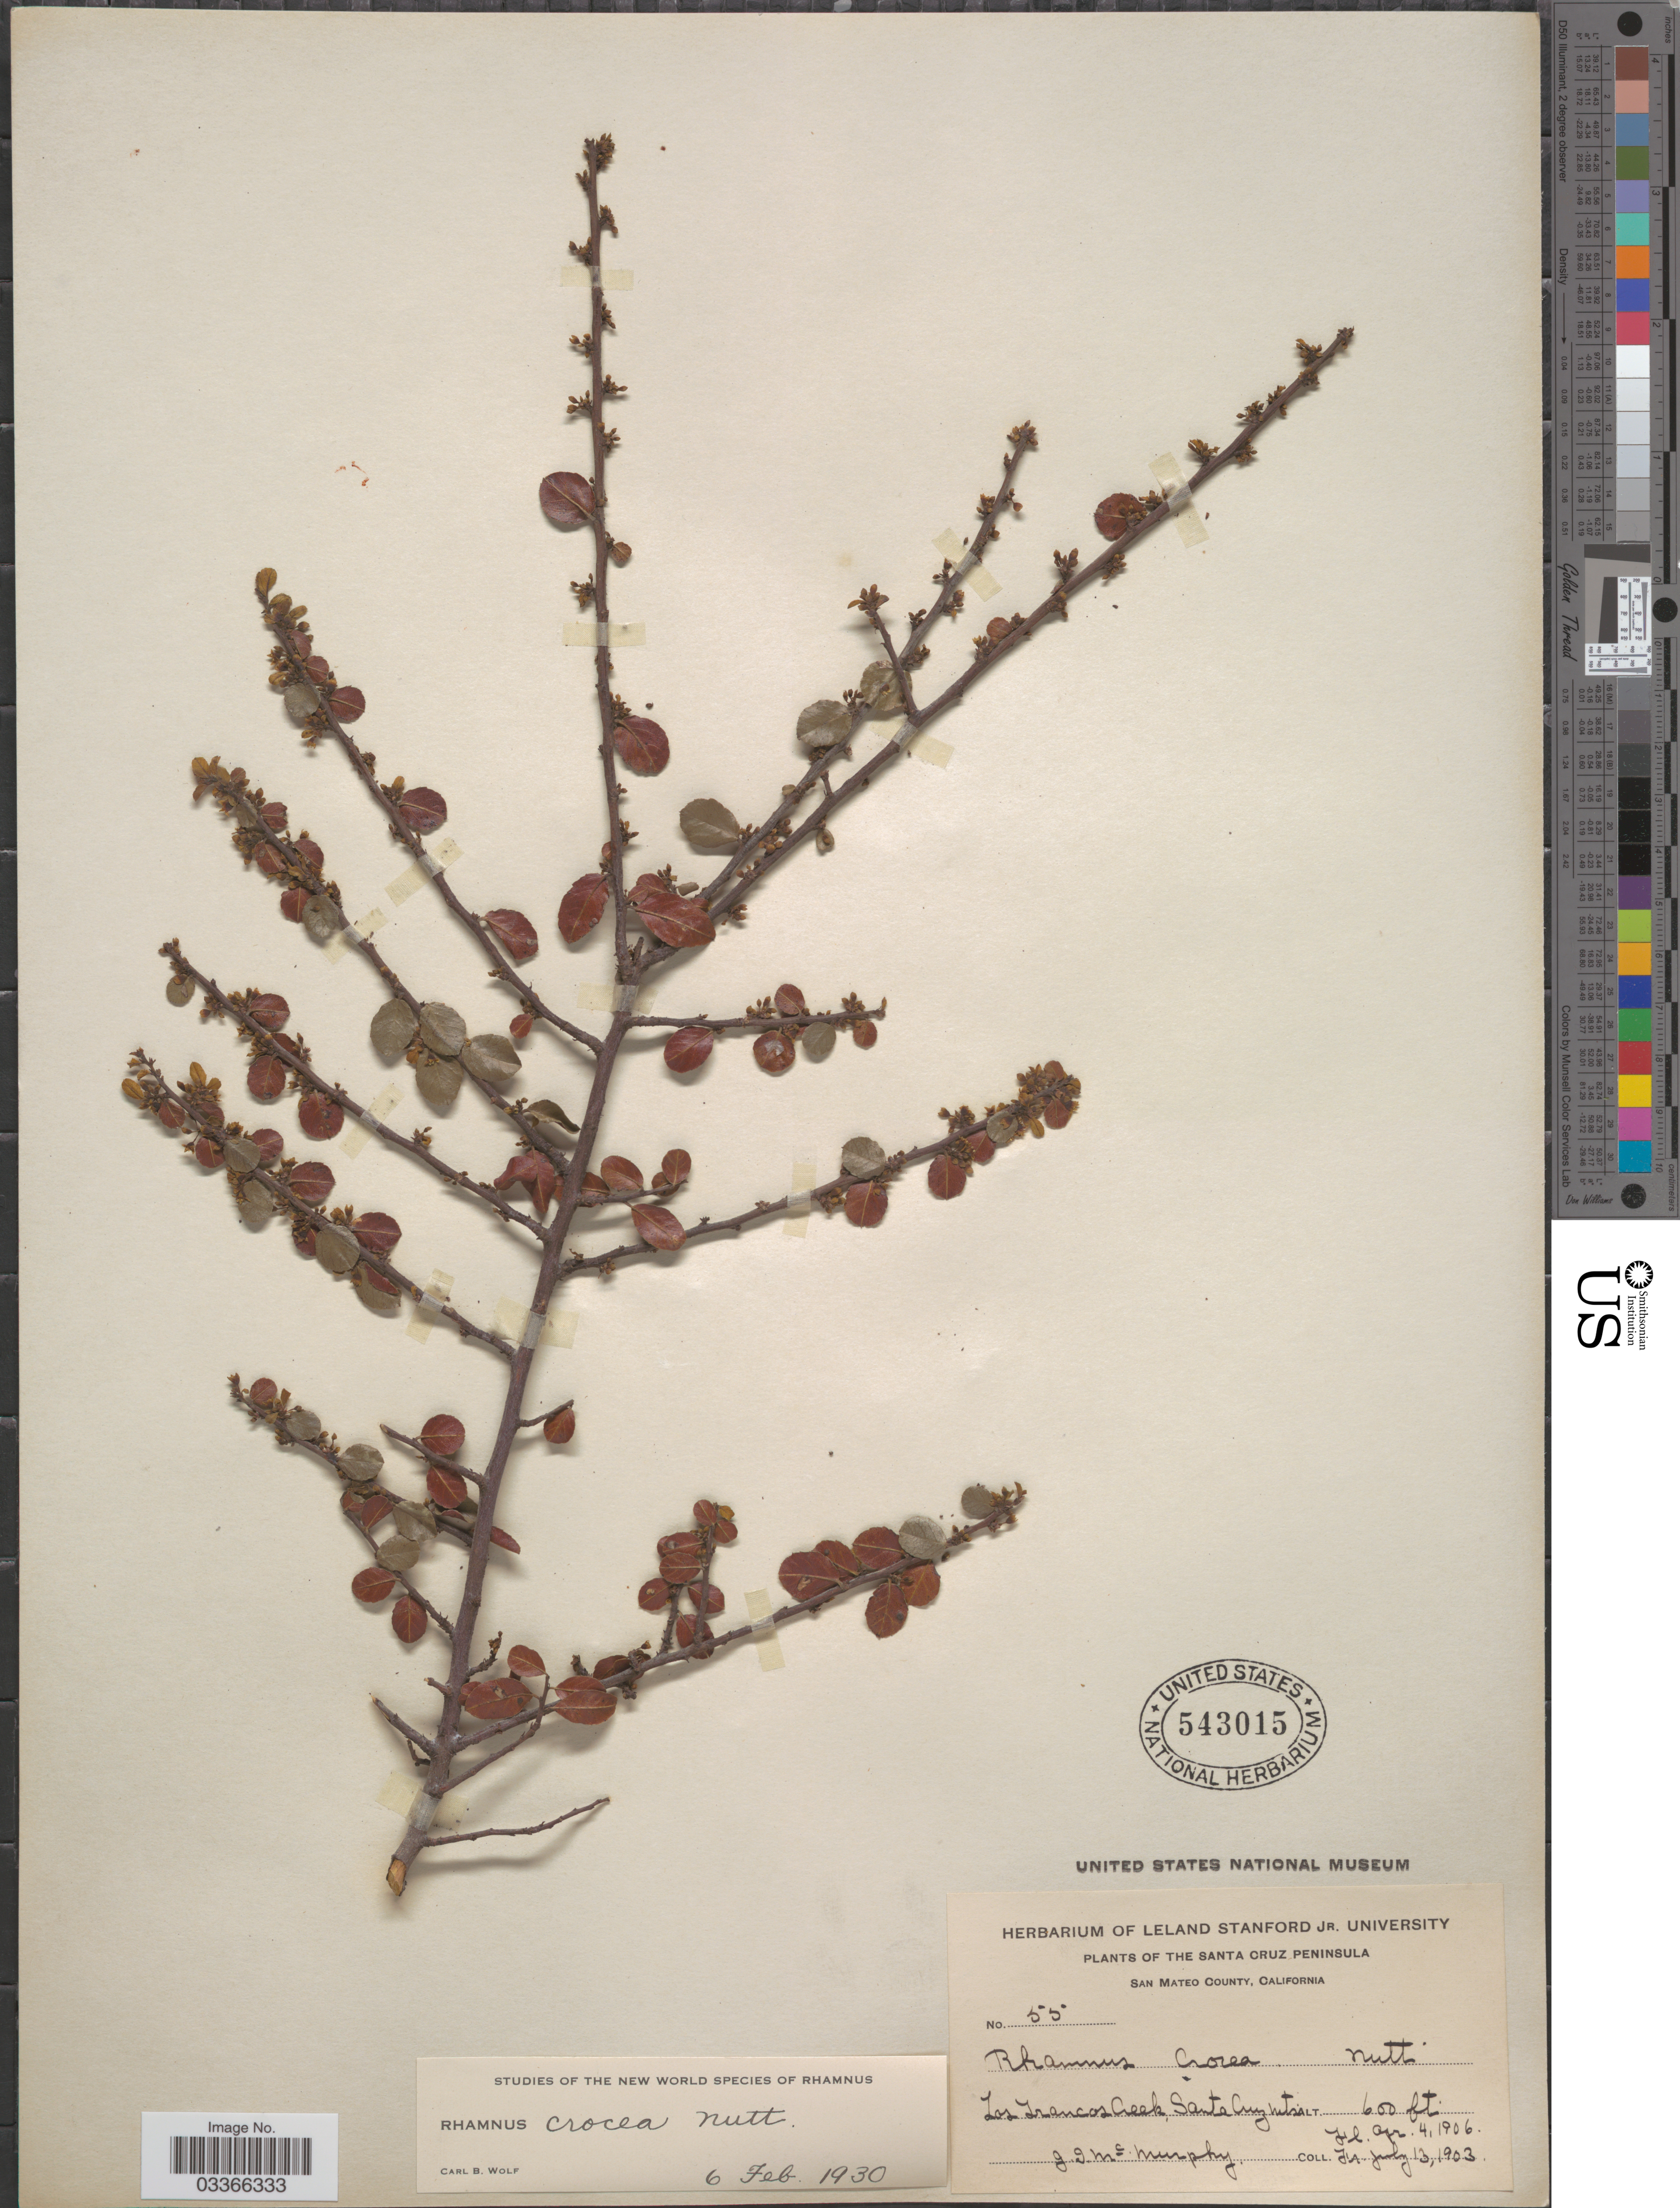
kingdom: Plantae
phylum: Tracheophyta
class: Magnoliopsida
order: Rosales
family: Rhamnaceae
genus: Rhamnus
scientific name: Rhamnus crocea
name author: Nutt.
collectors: J. McMurphy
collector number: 55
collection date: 1903-07-13/1906-04-04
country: United States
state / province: California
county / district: San Mateo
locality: The Santa Cruz Peninsula. San Mateo County. Los Trancos, Santa Cruz Mts.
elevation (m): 183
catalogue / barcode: US 543015